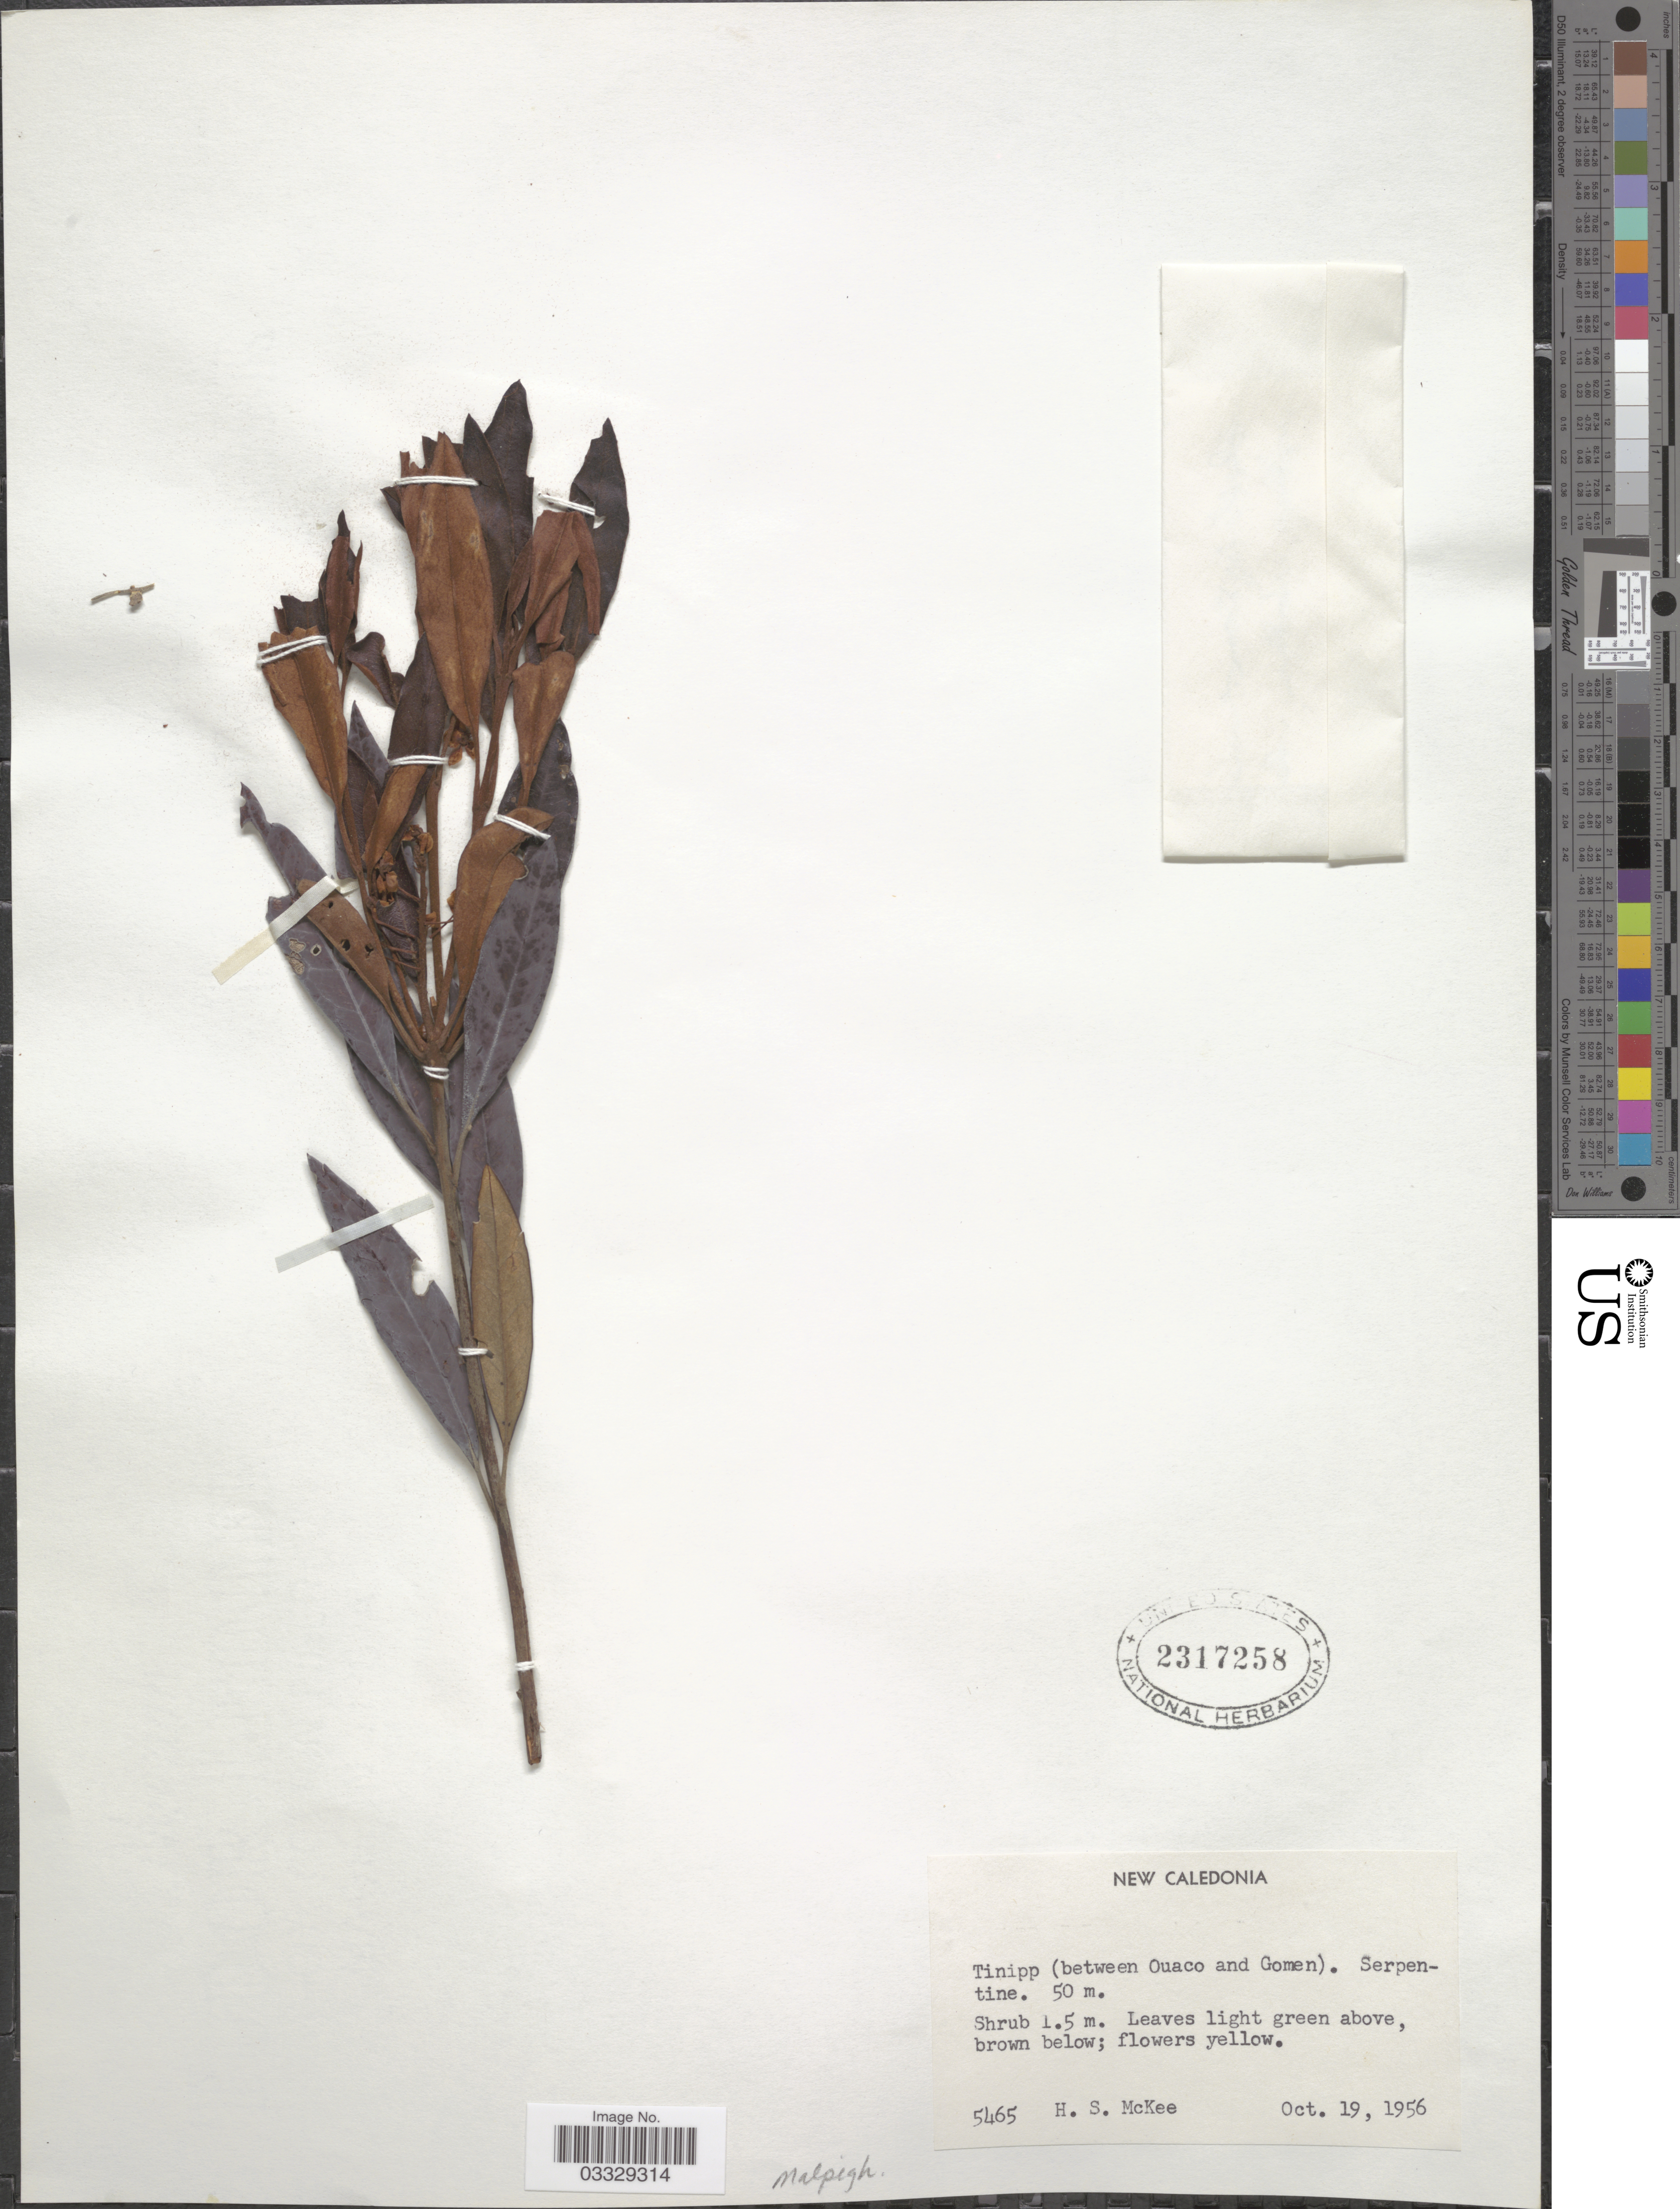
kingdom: Plantae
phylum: Tracheophyta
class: Magnoliopsida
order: Malpighiales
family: Malpighiaceae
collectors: H. S. McKee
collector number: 5465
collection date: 1956-10-19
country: New Caledonia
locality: Tinipp (between Ouaco and Gomen).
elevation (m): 50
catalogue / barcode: US 2317258